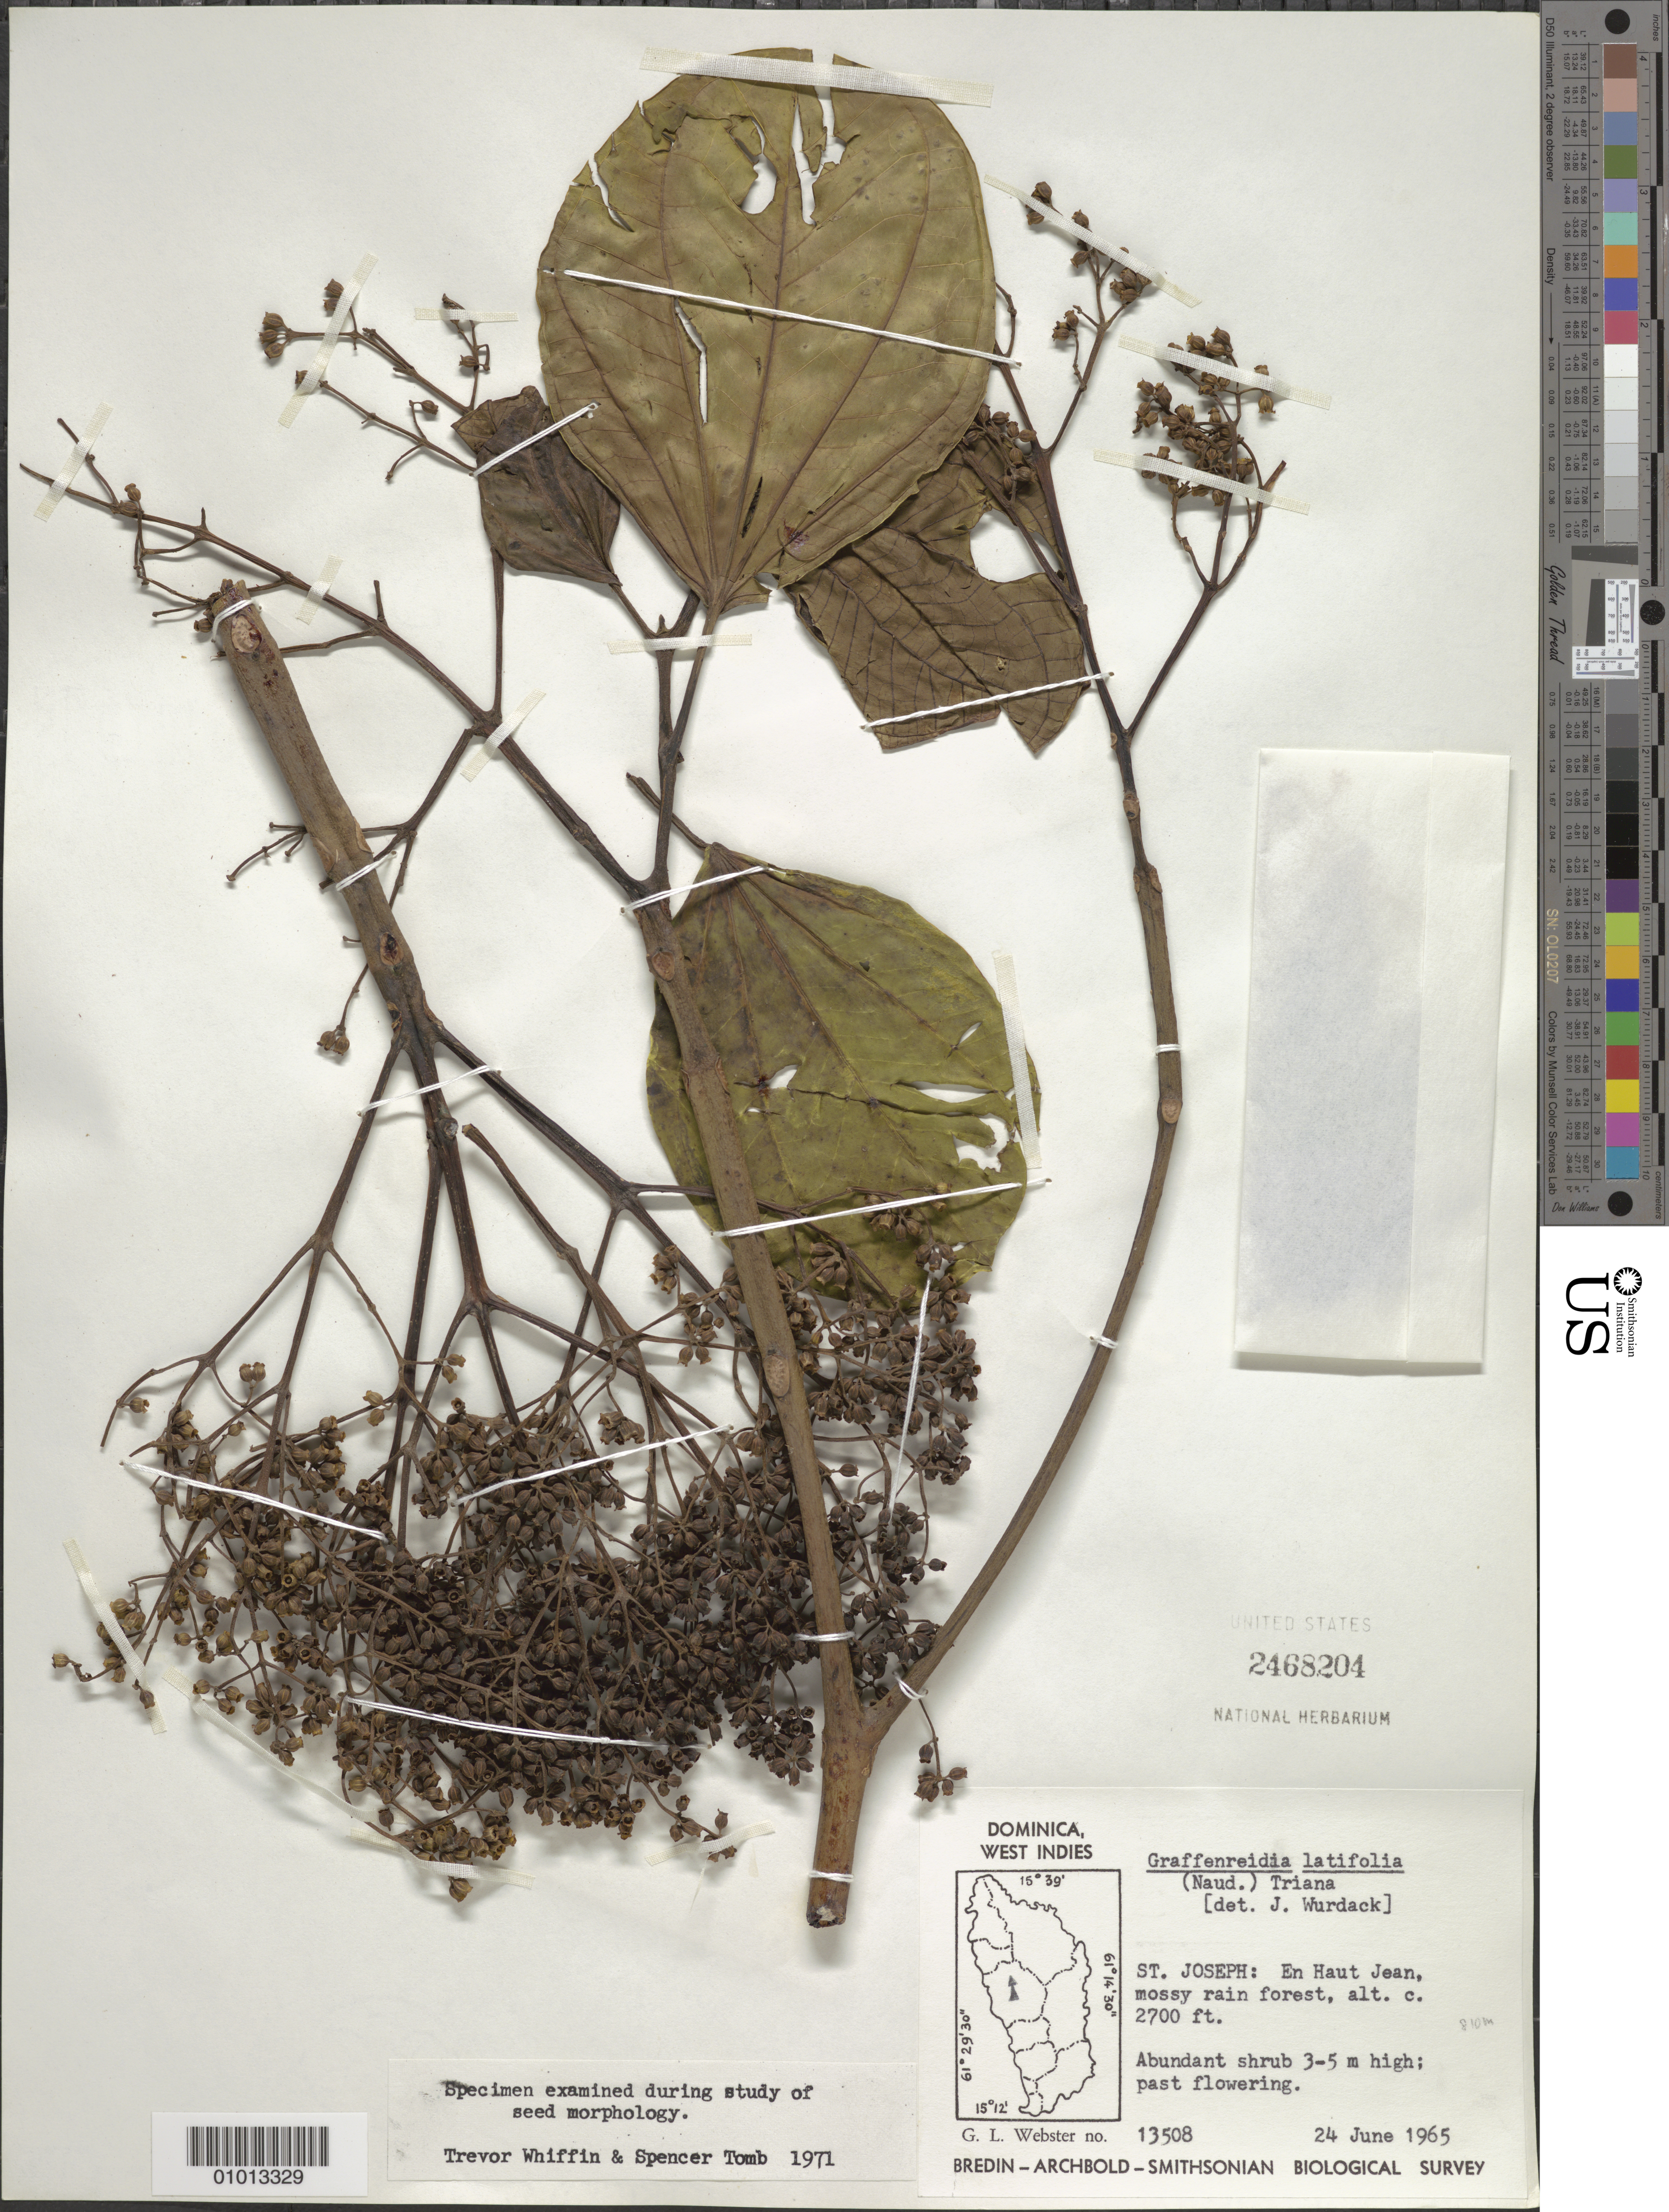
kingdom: Plantae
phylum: Tracheophyta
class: Magnoliopsida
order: Myrtales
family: Melastomataceae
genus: Graffenrieda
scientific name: Graffenrieda latifolia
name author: (Naudin) Triana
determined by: Wurdack, John J., (US), US (UNITED STATES)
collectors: G. L. Webster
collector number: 13508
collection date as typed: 24 Jun 1965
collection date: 1965-06-24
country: Dominica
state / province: St. Joseph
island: Dominica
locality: En Haut Jean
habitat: Mossy rain forest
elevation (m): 823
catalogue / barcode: US 2468204